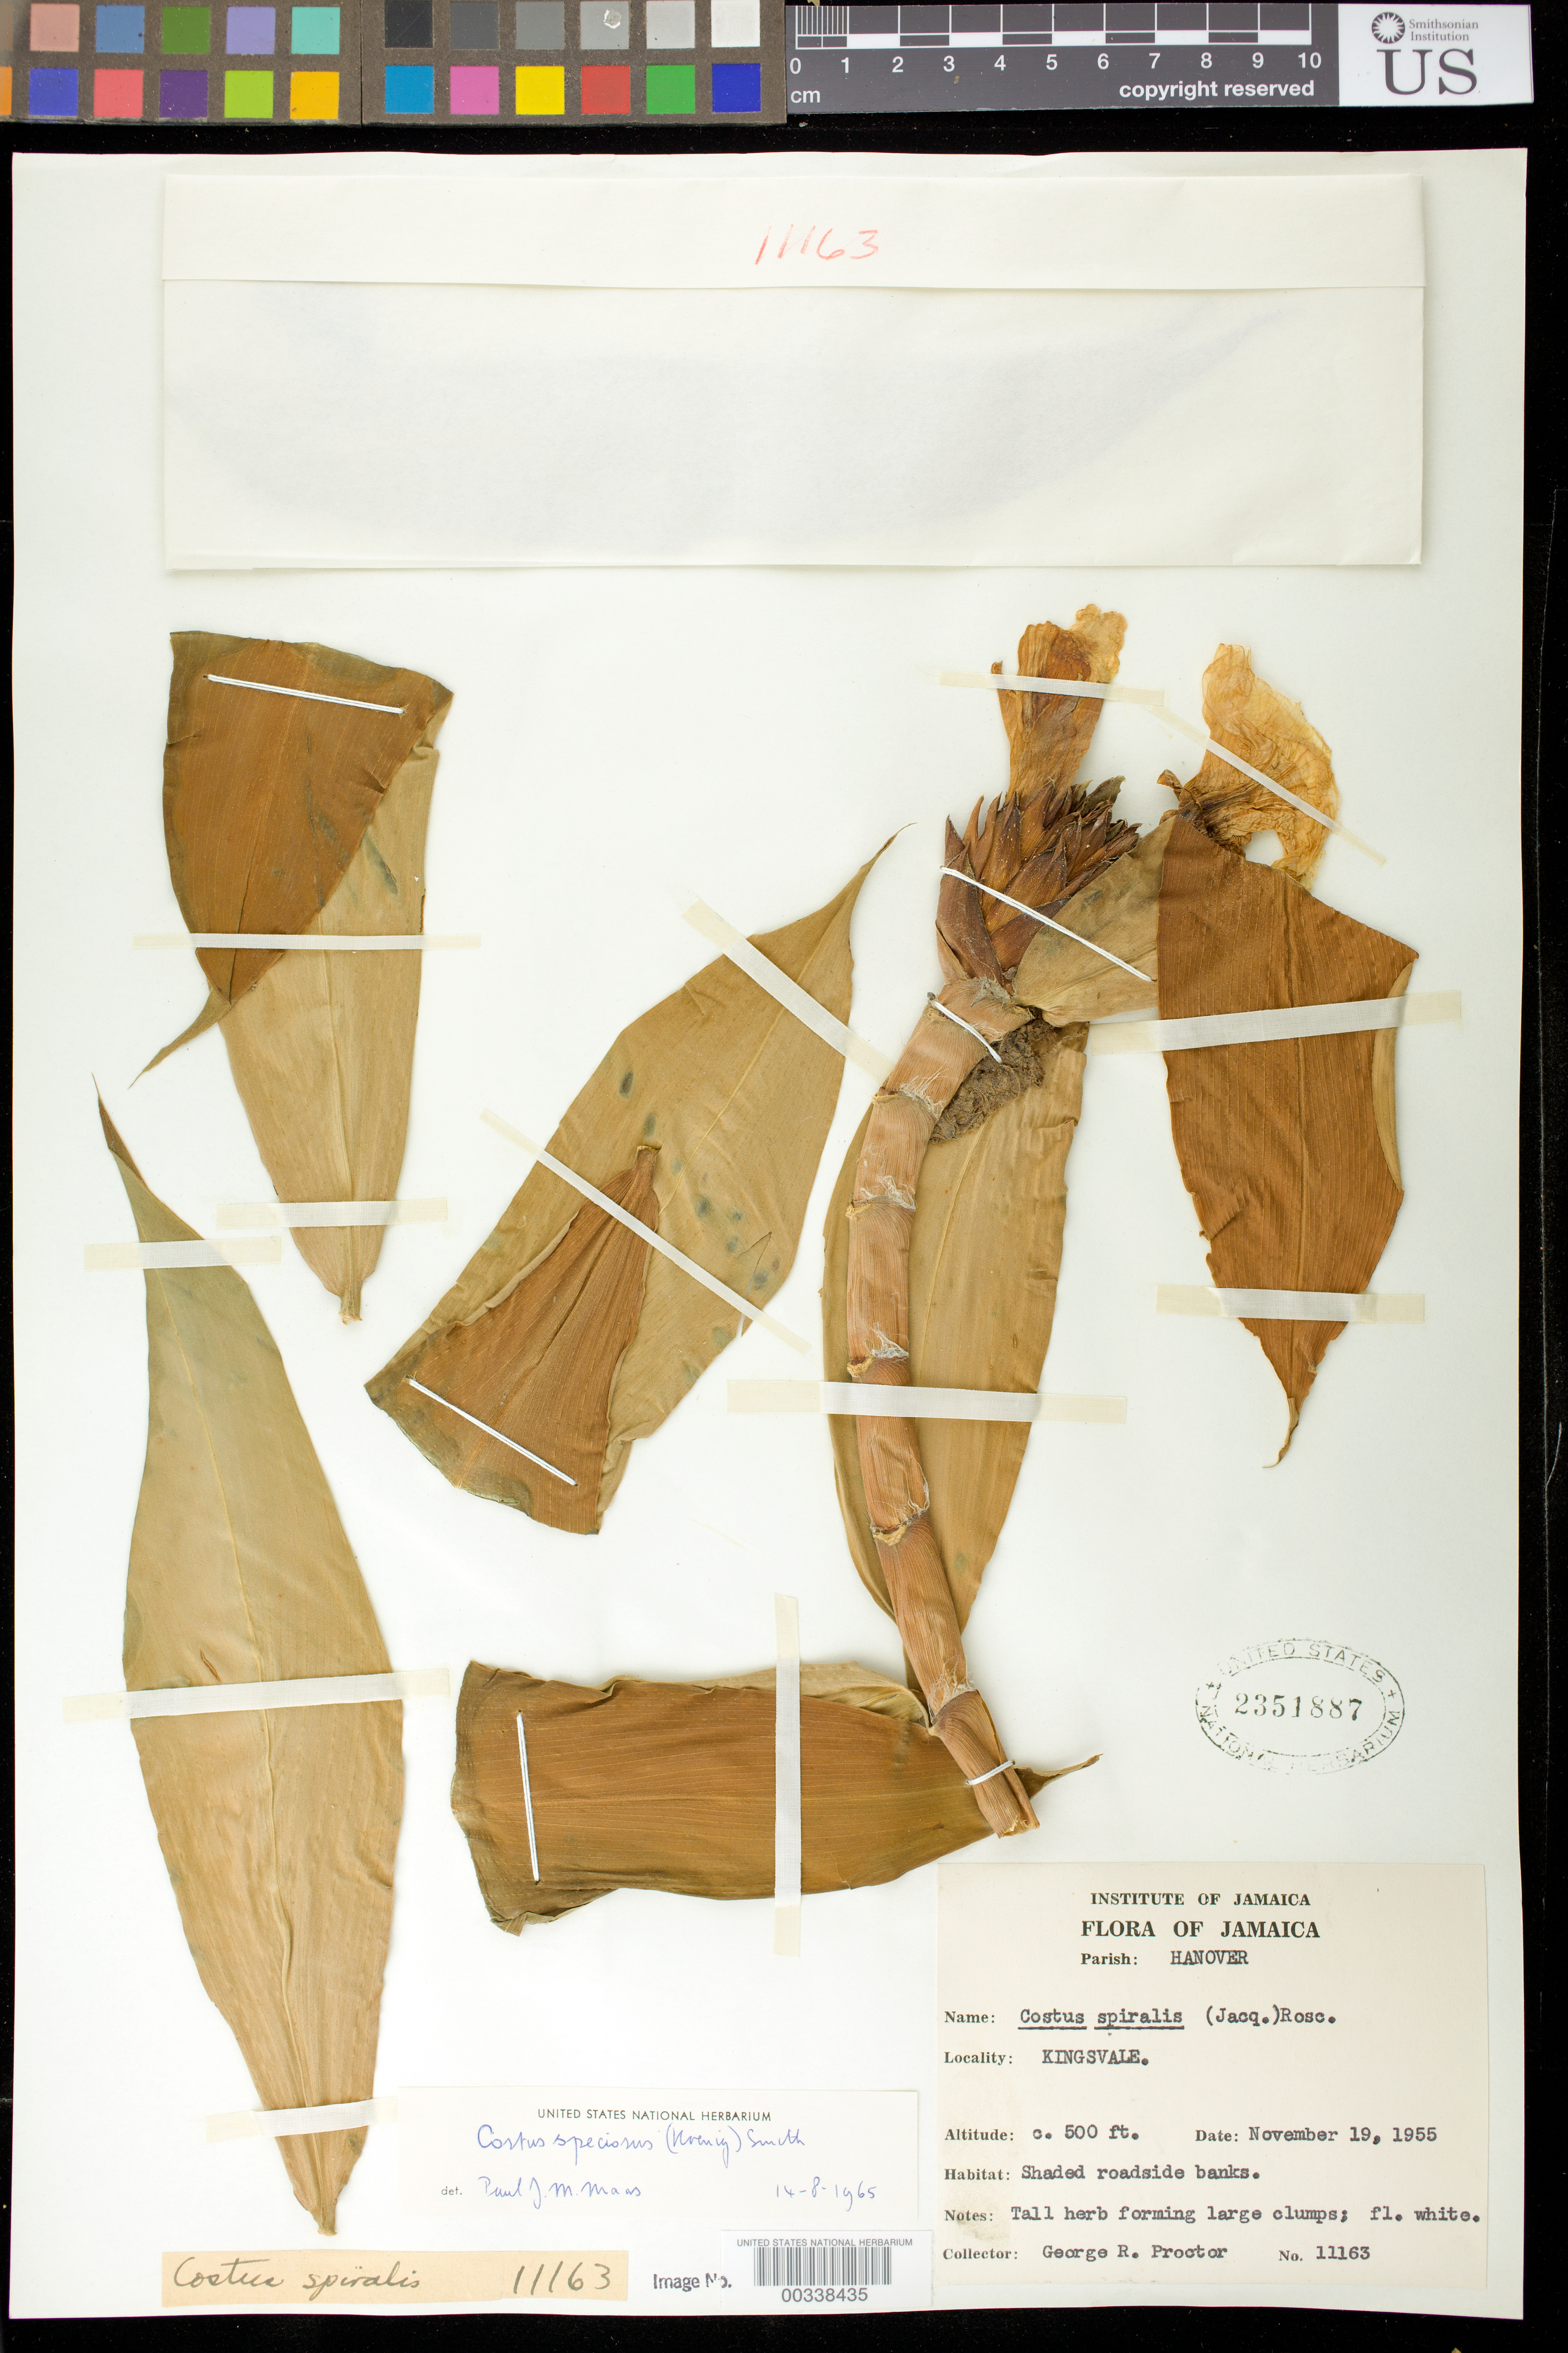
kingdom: Plantae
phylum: Tracheophyta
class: Liliopsida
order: Zingiberales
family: Costaceae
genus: Hellenia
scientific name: Hellenia speciosa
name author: (J. Koenig) S.R. Dutta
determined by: (US) Smithsonian Institution - National Museum of Natural History - Department of Botany (UNITED STATES)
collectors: G. R. Proctor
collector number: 11163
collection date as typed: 19 Nov 1955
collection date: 1955-11-19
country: Jamaica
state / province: Hanover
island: Greater Antilles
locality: Kingsvale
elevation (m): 152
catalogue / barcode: US 2351887